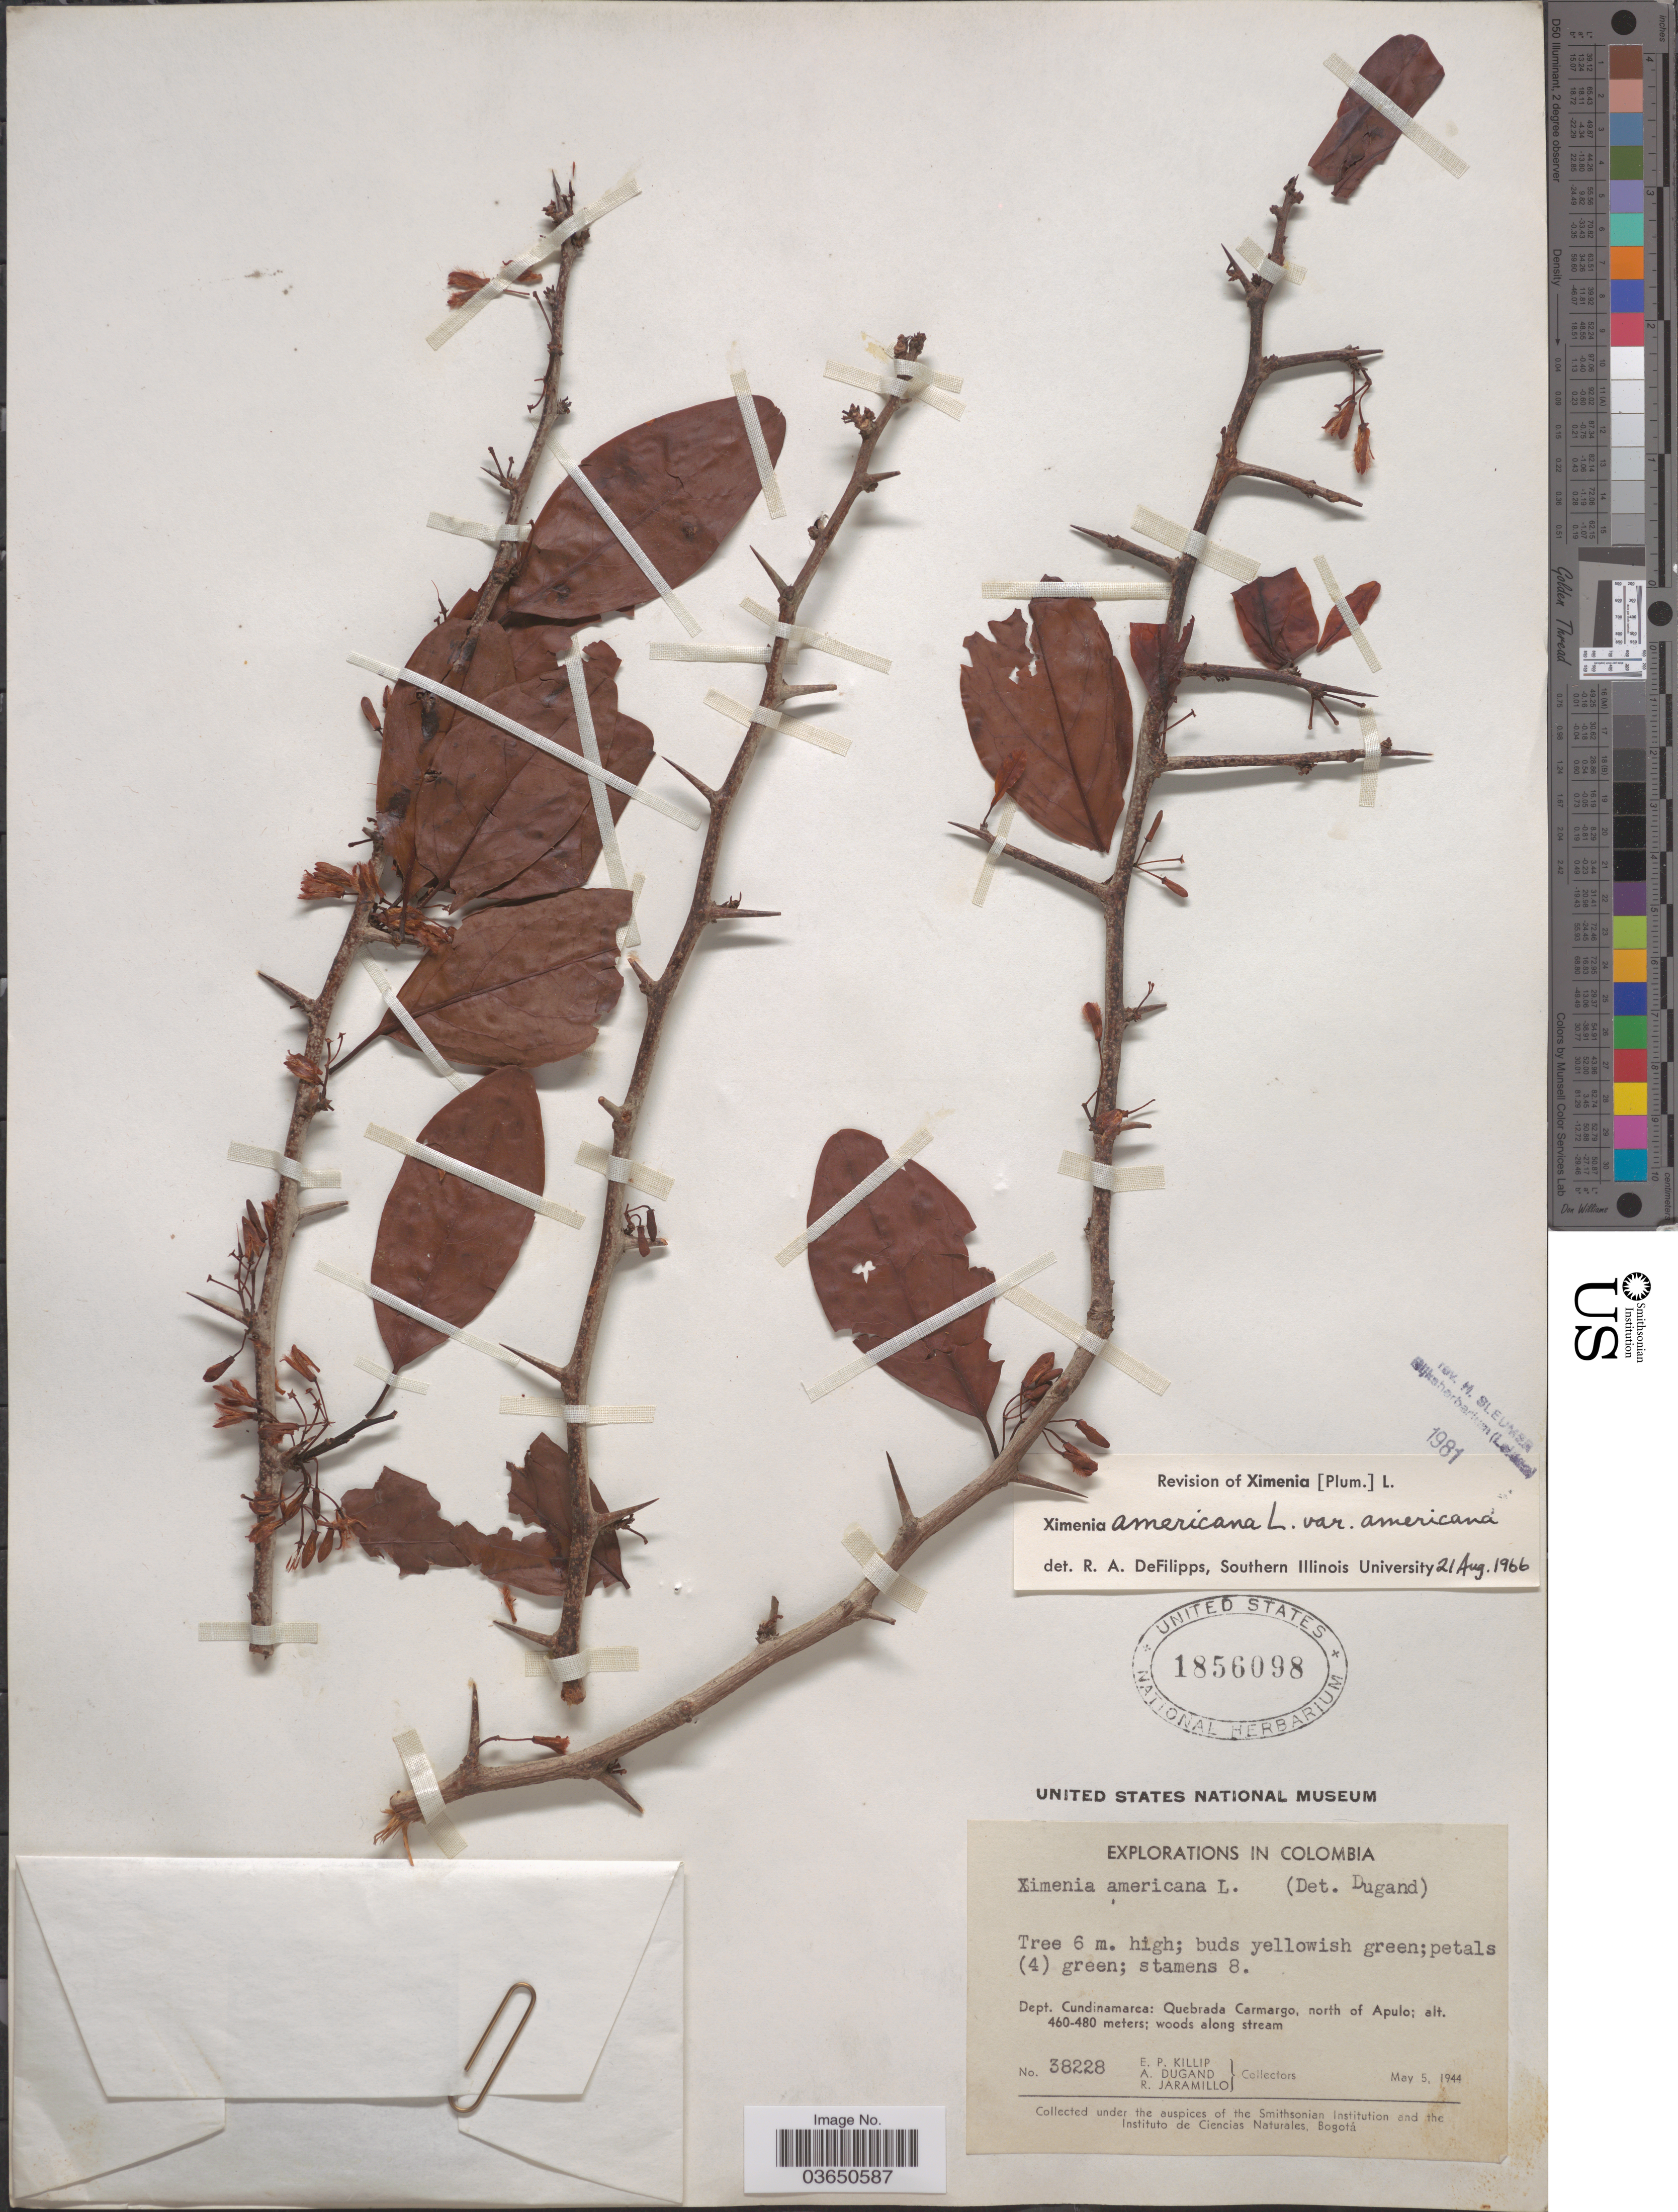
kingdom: Plantae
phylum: Tracheophyta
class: Magnoliopsida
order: Santalales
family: Ximeniaceae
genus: Ximenia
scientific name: Ximenia americana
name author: L.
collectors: E. P. Killip, A. Dugand & R. Jaramillo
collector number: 38228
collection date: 1944-05-05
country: Colombia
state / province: Cundinamarca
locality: Dept. Cundinamarca: Quebrada Carmargo, north of Apulo.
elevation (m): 460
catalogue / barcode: US 1856098